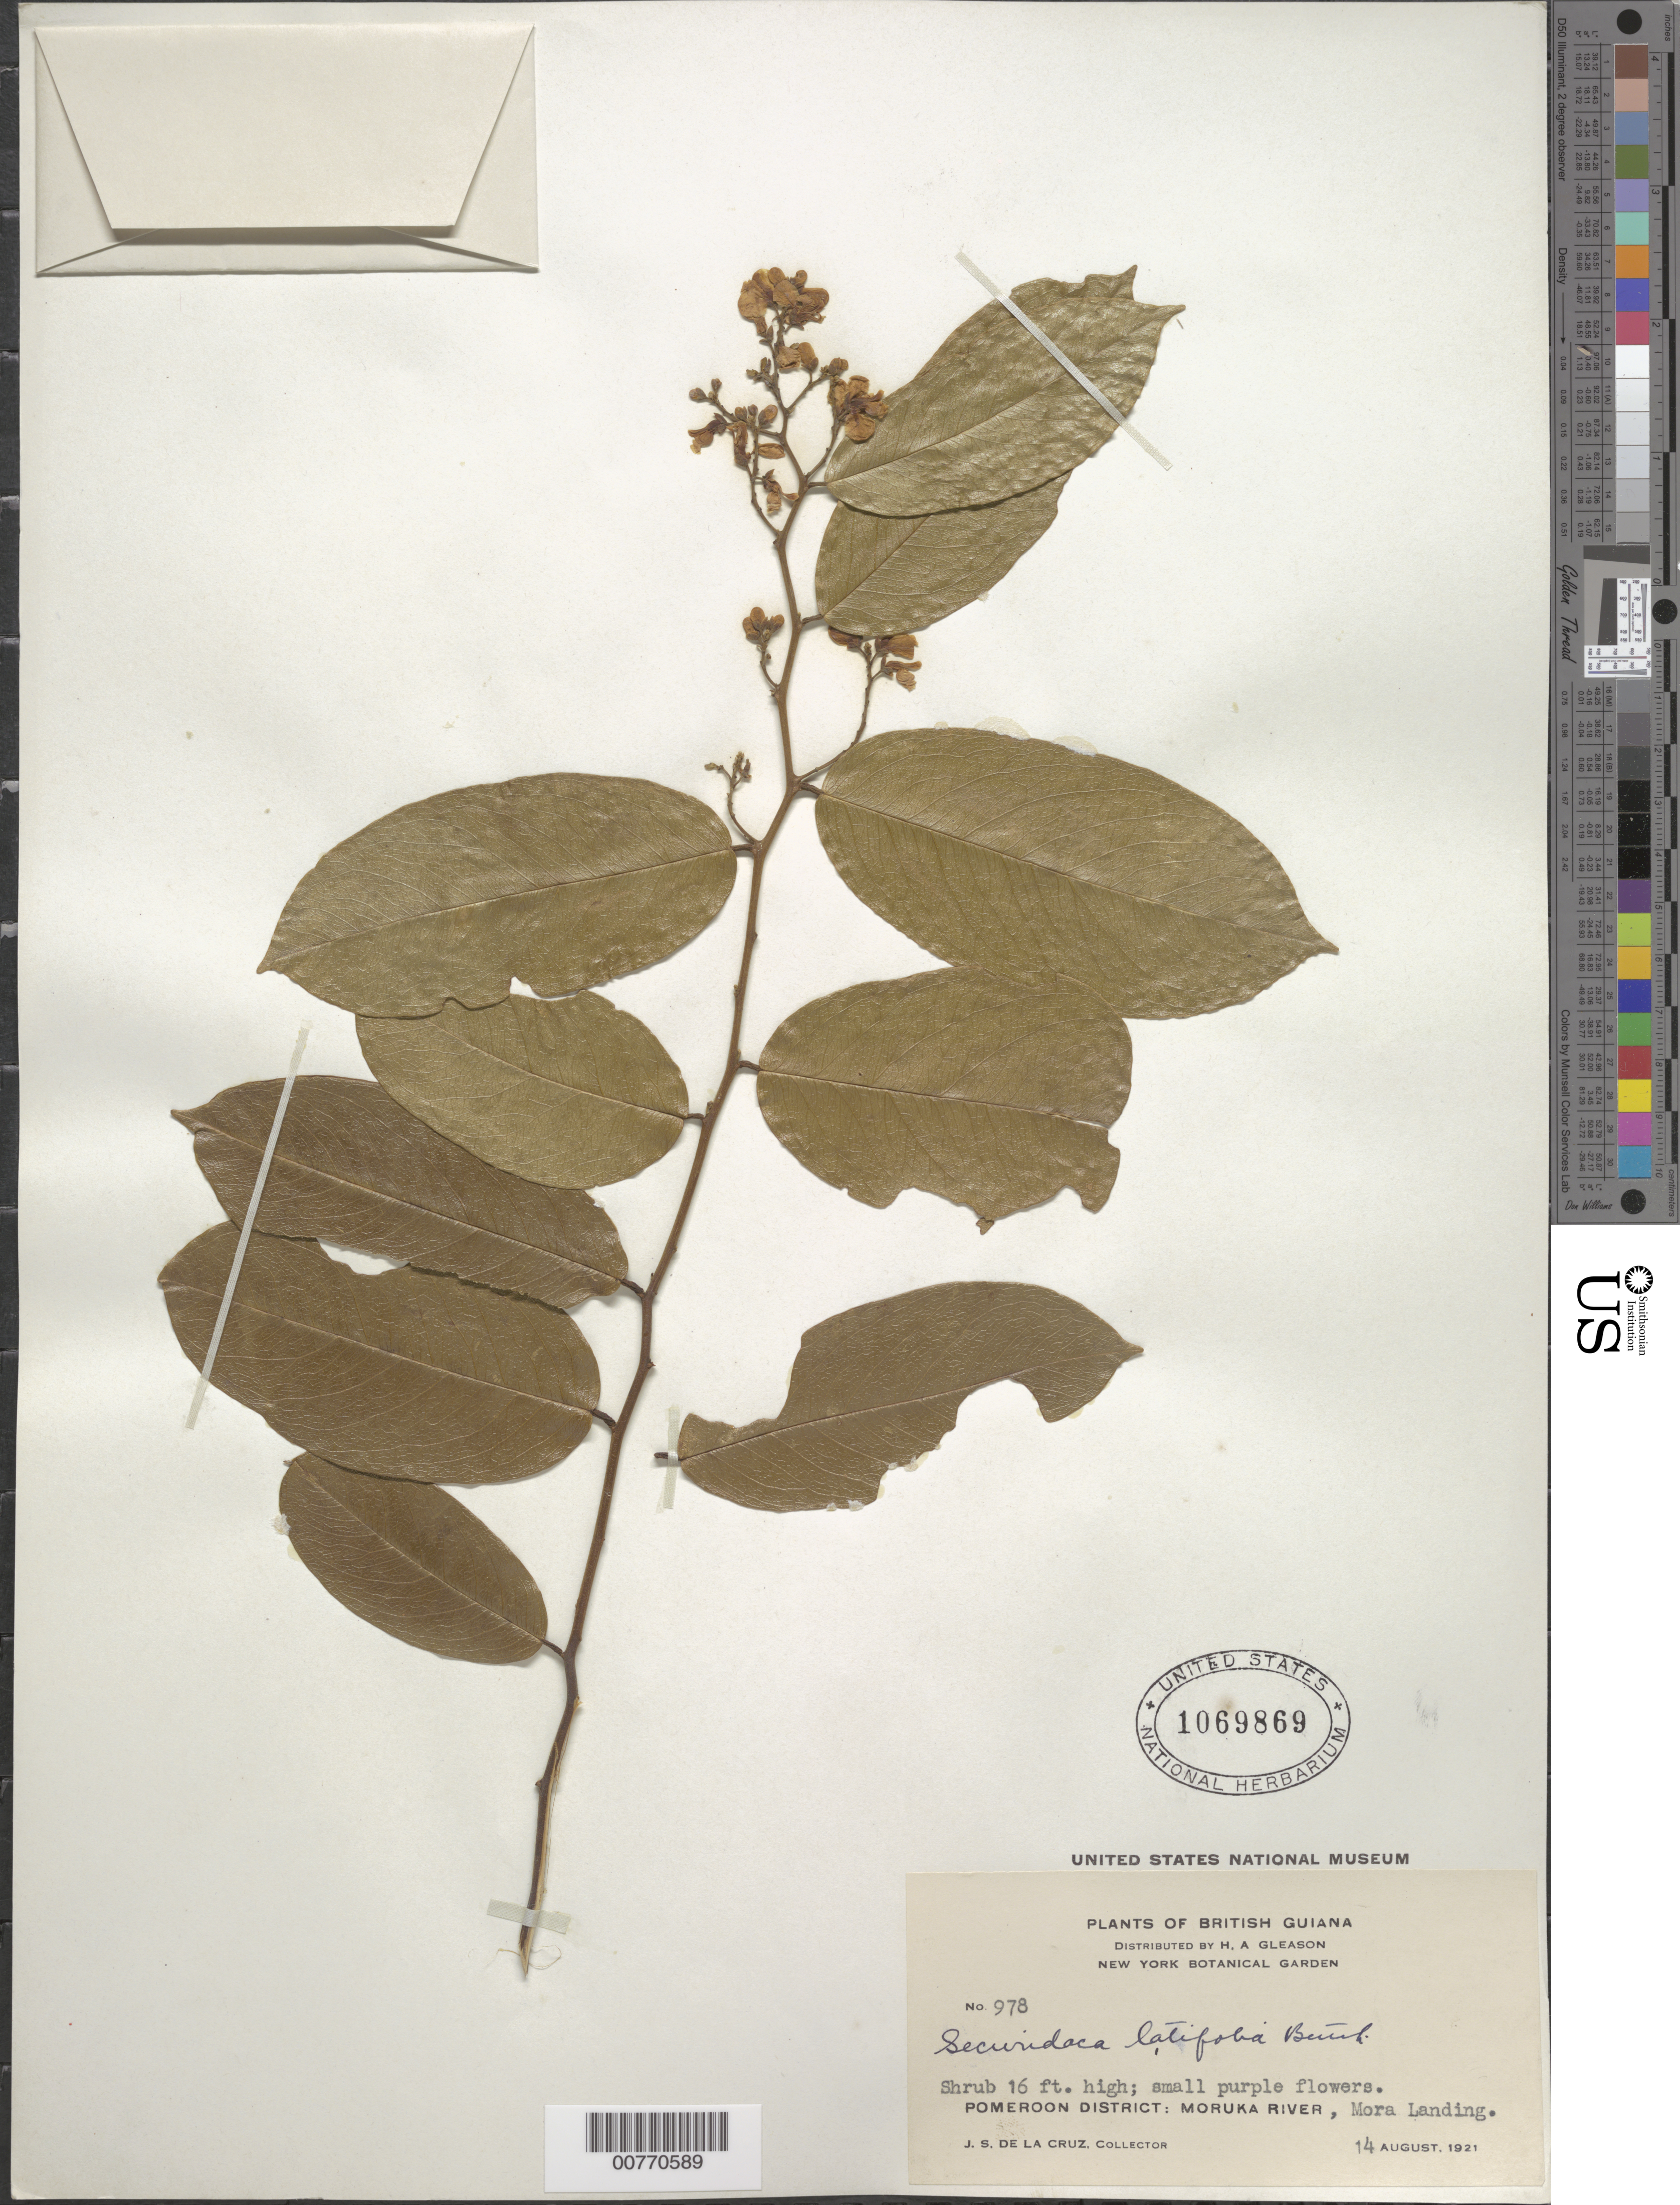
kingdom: Plantae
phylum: Tracheophyta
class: Magnoliopsida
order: Fabales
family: Polygalaceae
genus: Securidaca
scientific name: Securidaca paniculata var. lasiocarpa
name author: Oort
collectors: J. S. de la Cruz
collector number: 978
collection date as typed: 14-Aug-21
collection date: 1921-08-14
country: Guyana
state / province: Barima-Waini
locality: Mora Landing, Moruka R., Pomeroon Dist.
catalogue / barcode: US 1069869